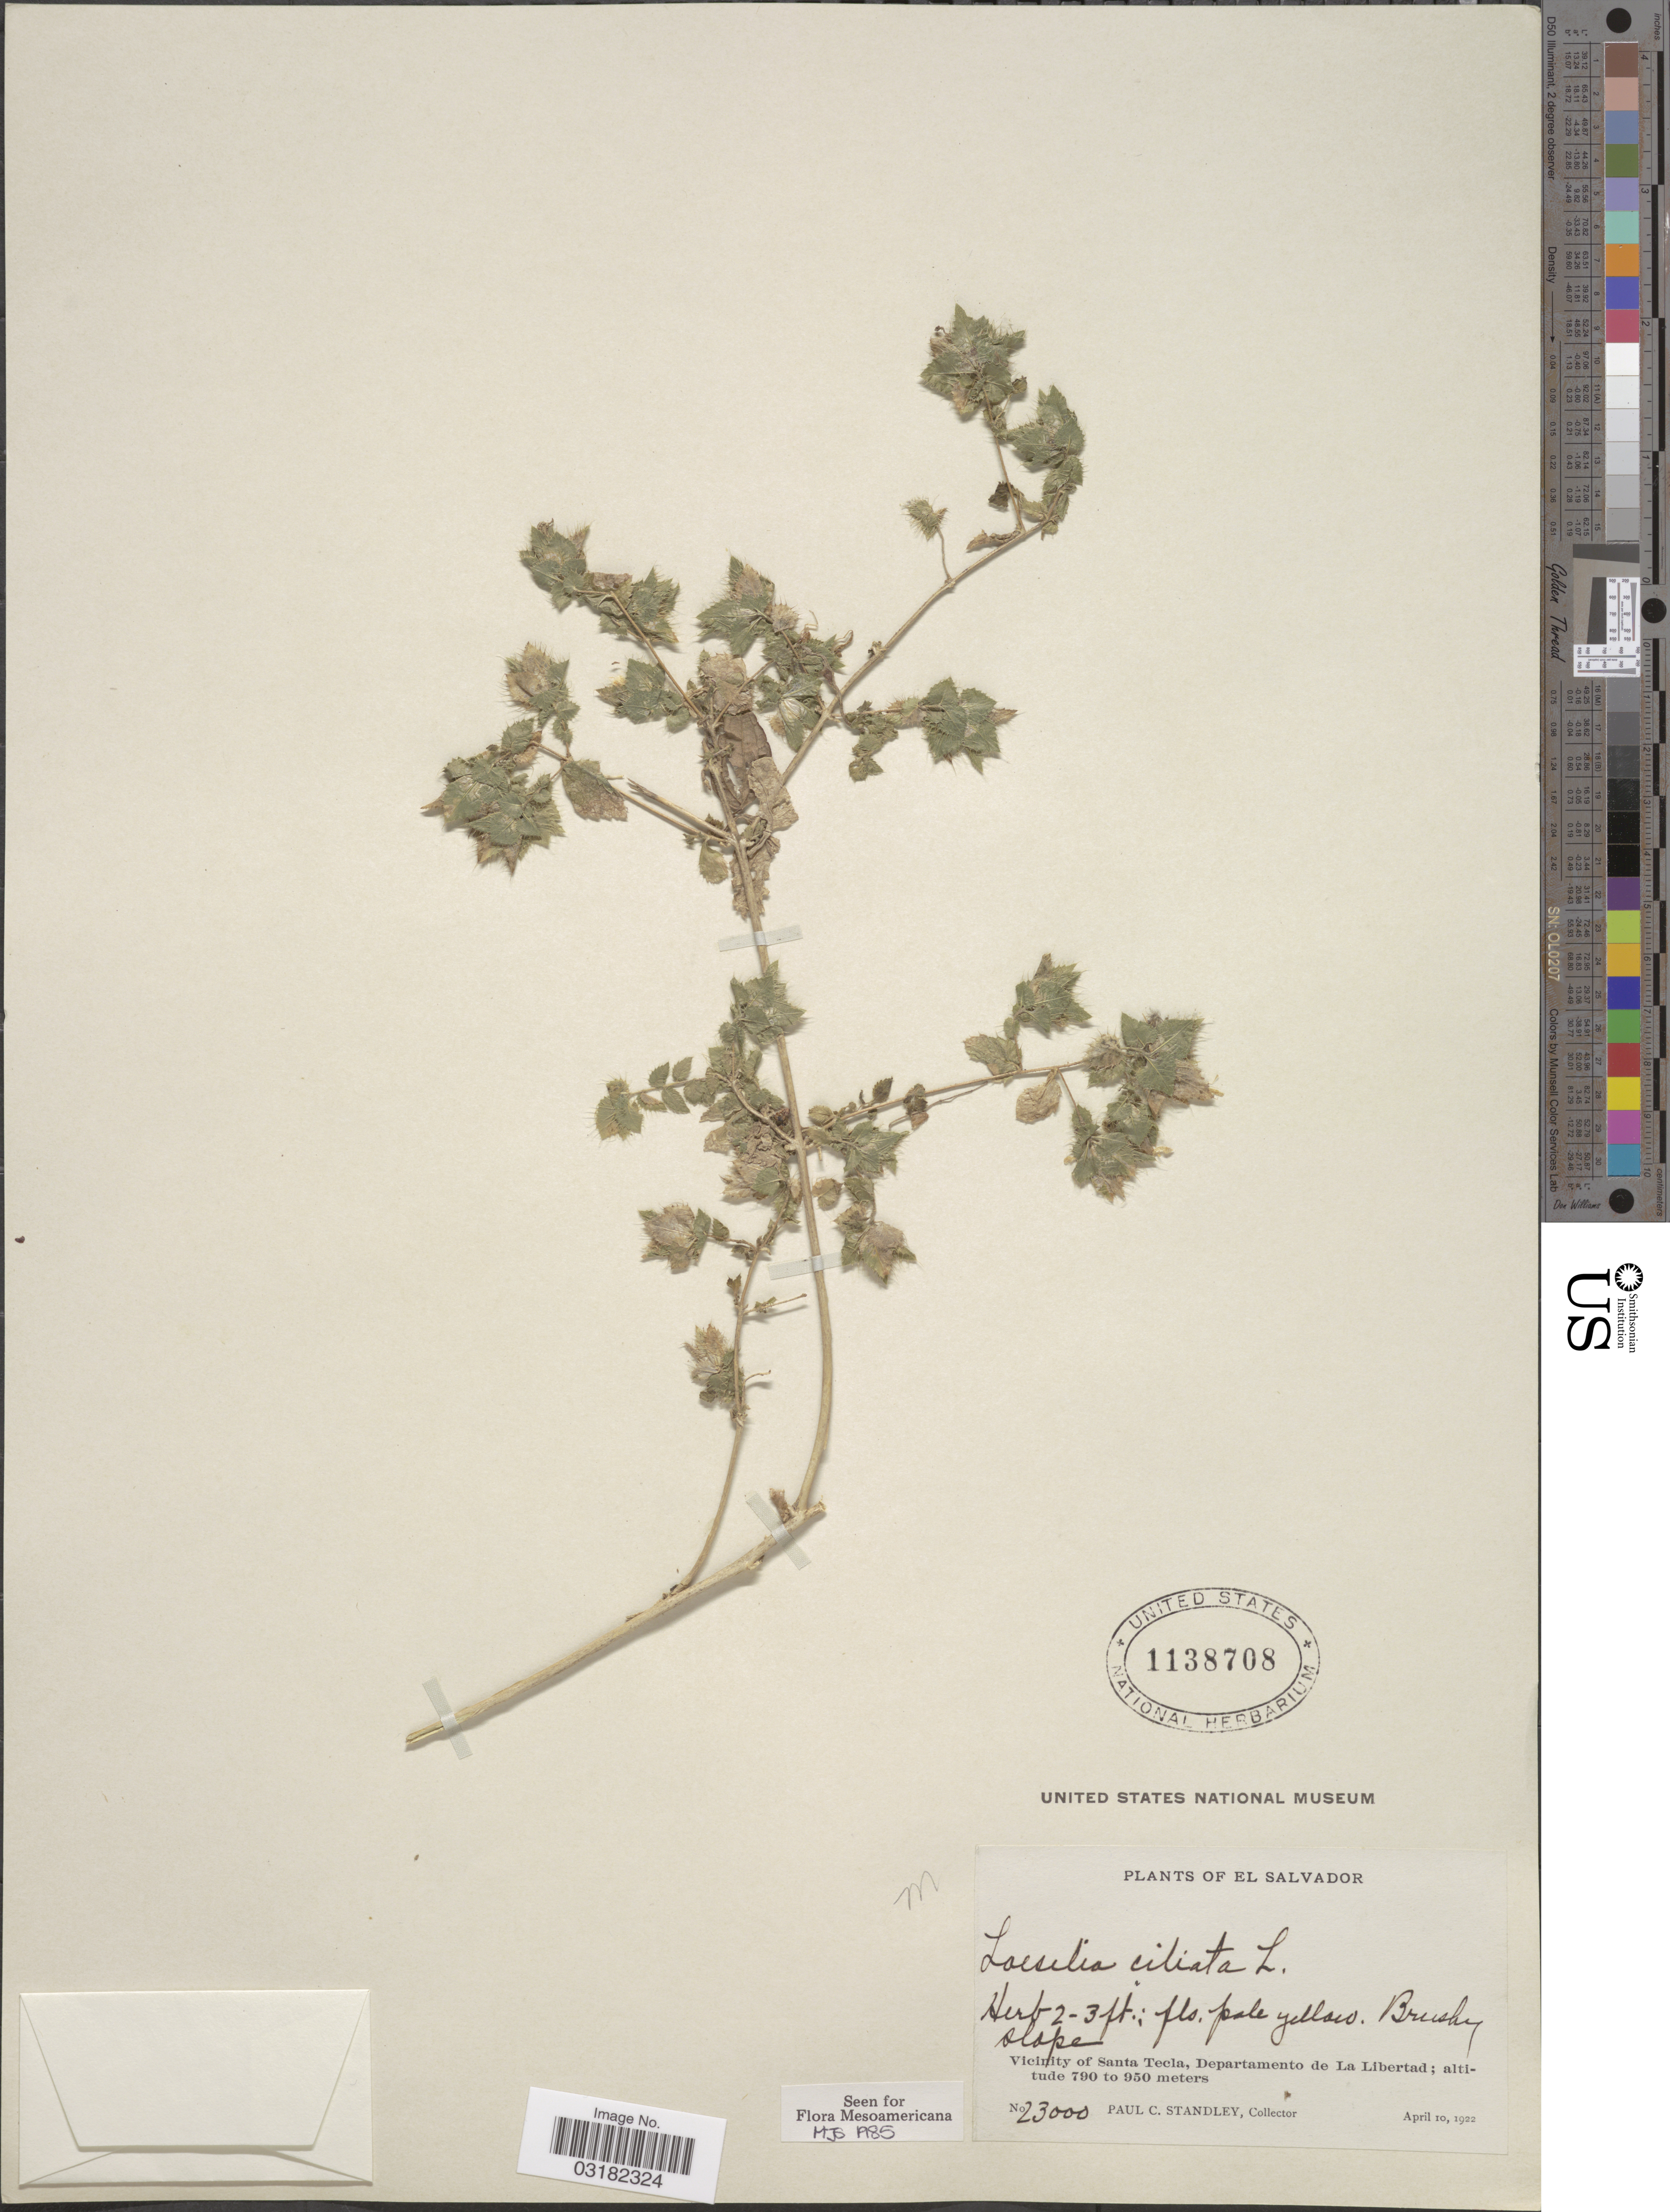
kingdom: Plantae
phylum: Tracheophyta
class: Magnoliopsida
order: Ericales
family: Polemoniaceae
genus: Loeselia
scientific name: Loeselia ciliata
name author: L.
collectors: P. C. Standley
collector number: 23000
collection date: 1922-04-10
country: El Salvador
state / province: La Libertad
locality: Vicinity of Santa Tecla, Departamento de La Libertad.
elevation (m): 790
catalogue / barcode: US 1138708